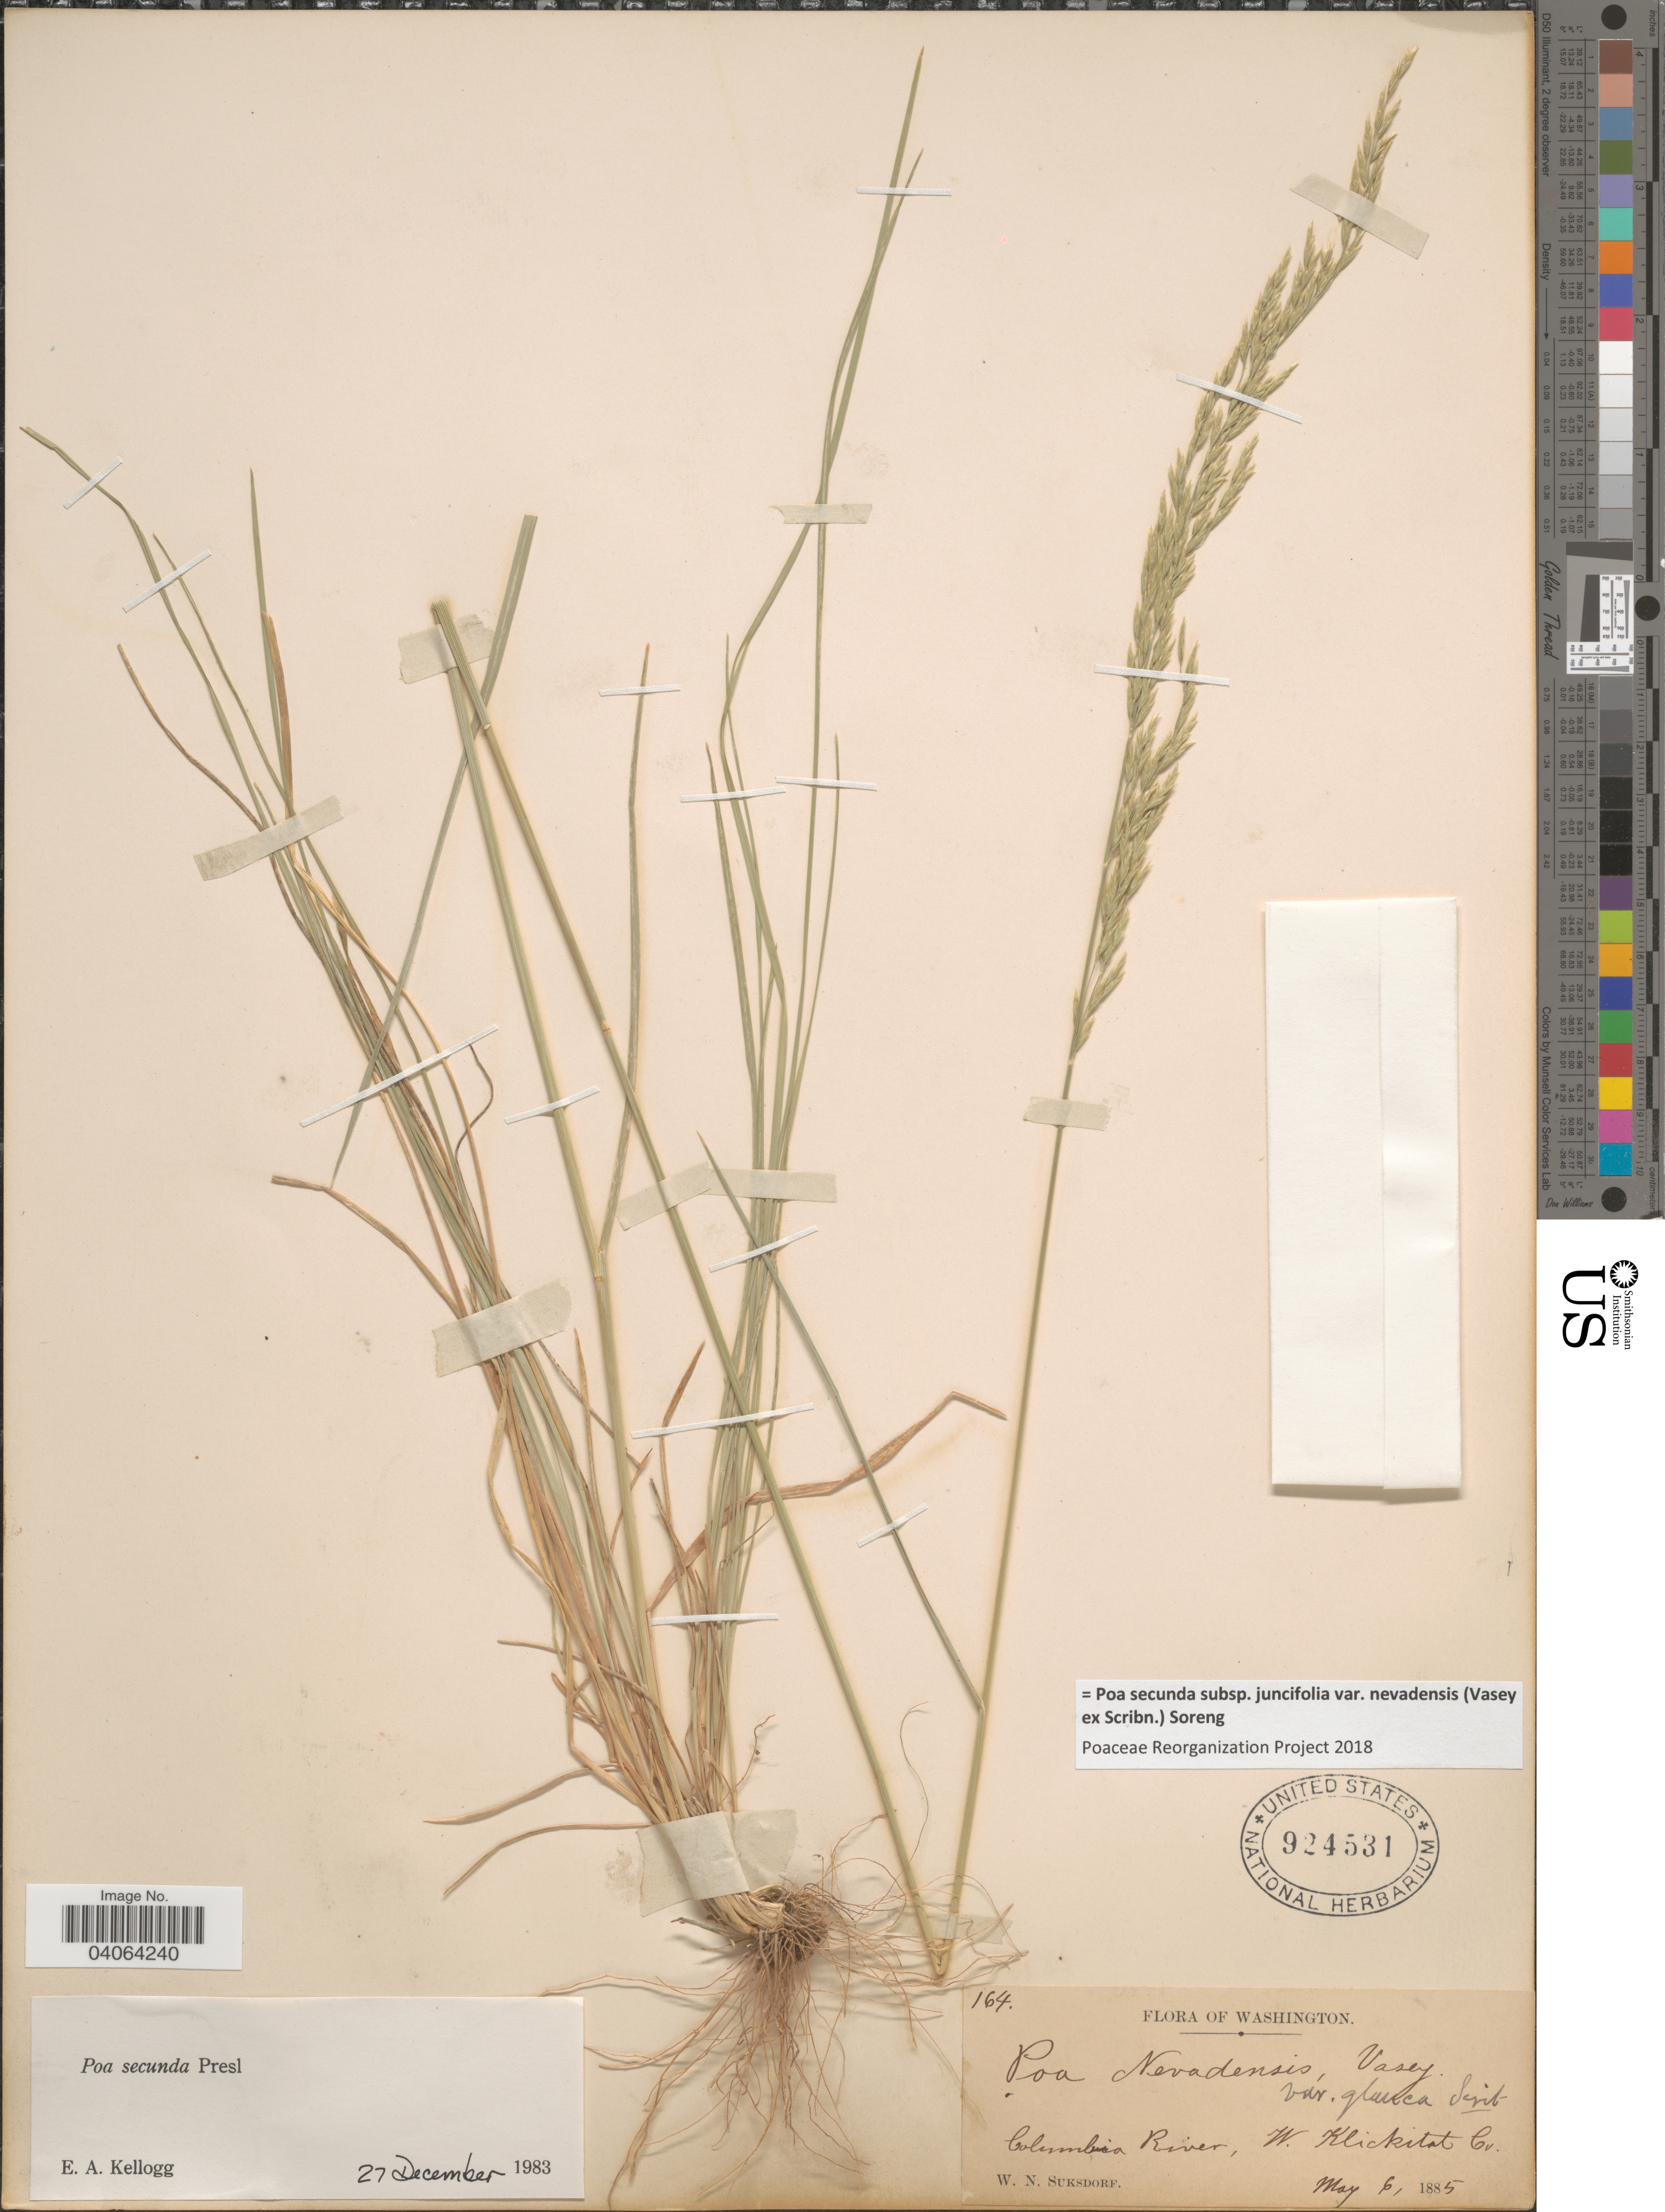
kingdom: Plantae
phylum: Tracheophyta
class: Liliopsida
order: Poales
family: Poaceae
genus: Poa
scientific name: Poa secunda subsp. juncifolia var. nevadensis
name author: (Vasey ex Scribn.) Soreng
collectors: W. N. Suksdorf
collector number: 164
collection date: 1885-05-06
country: United States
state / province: Washington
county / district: Klickitat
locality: Columbia River, W. Klickitat Co.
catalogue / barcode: US 924531